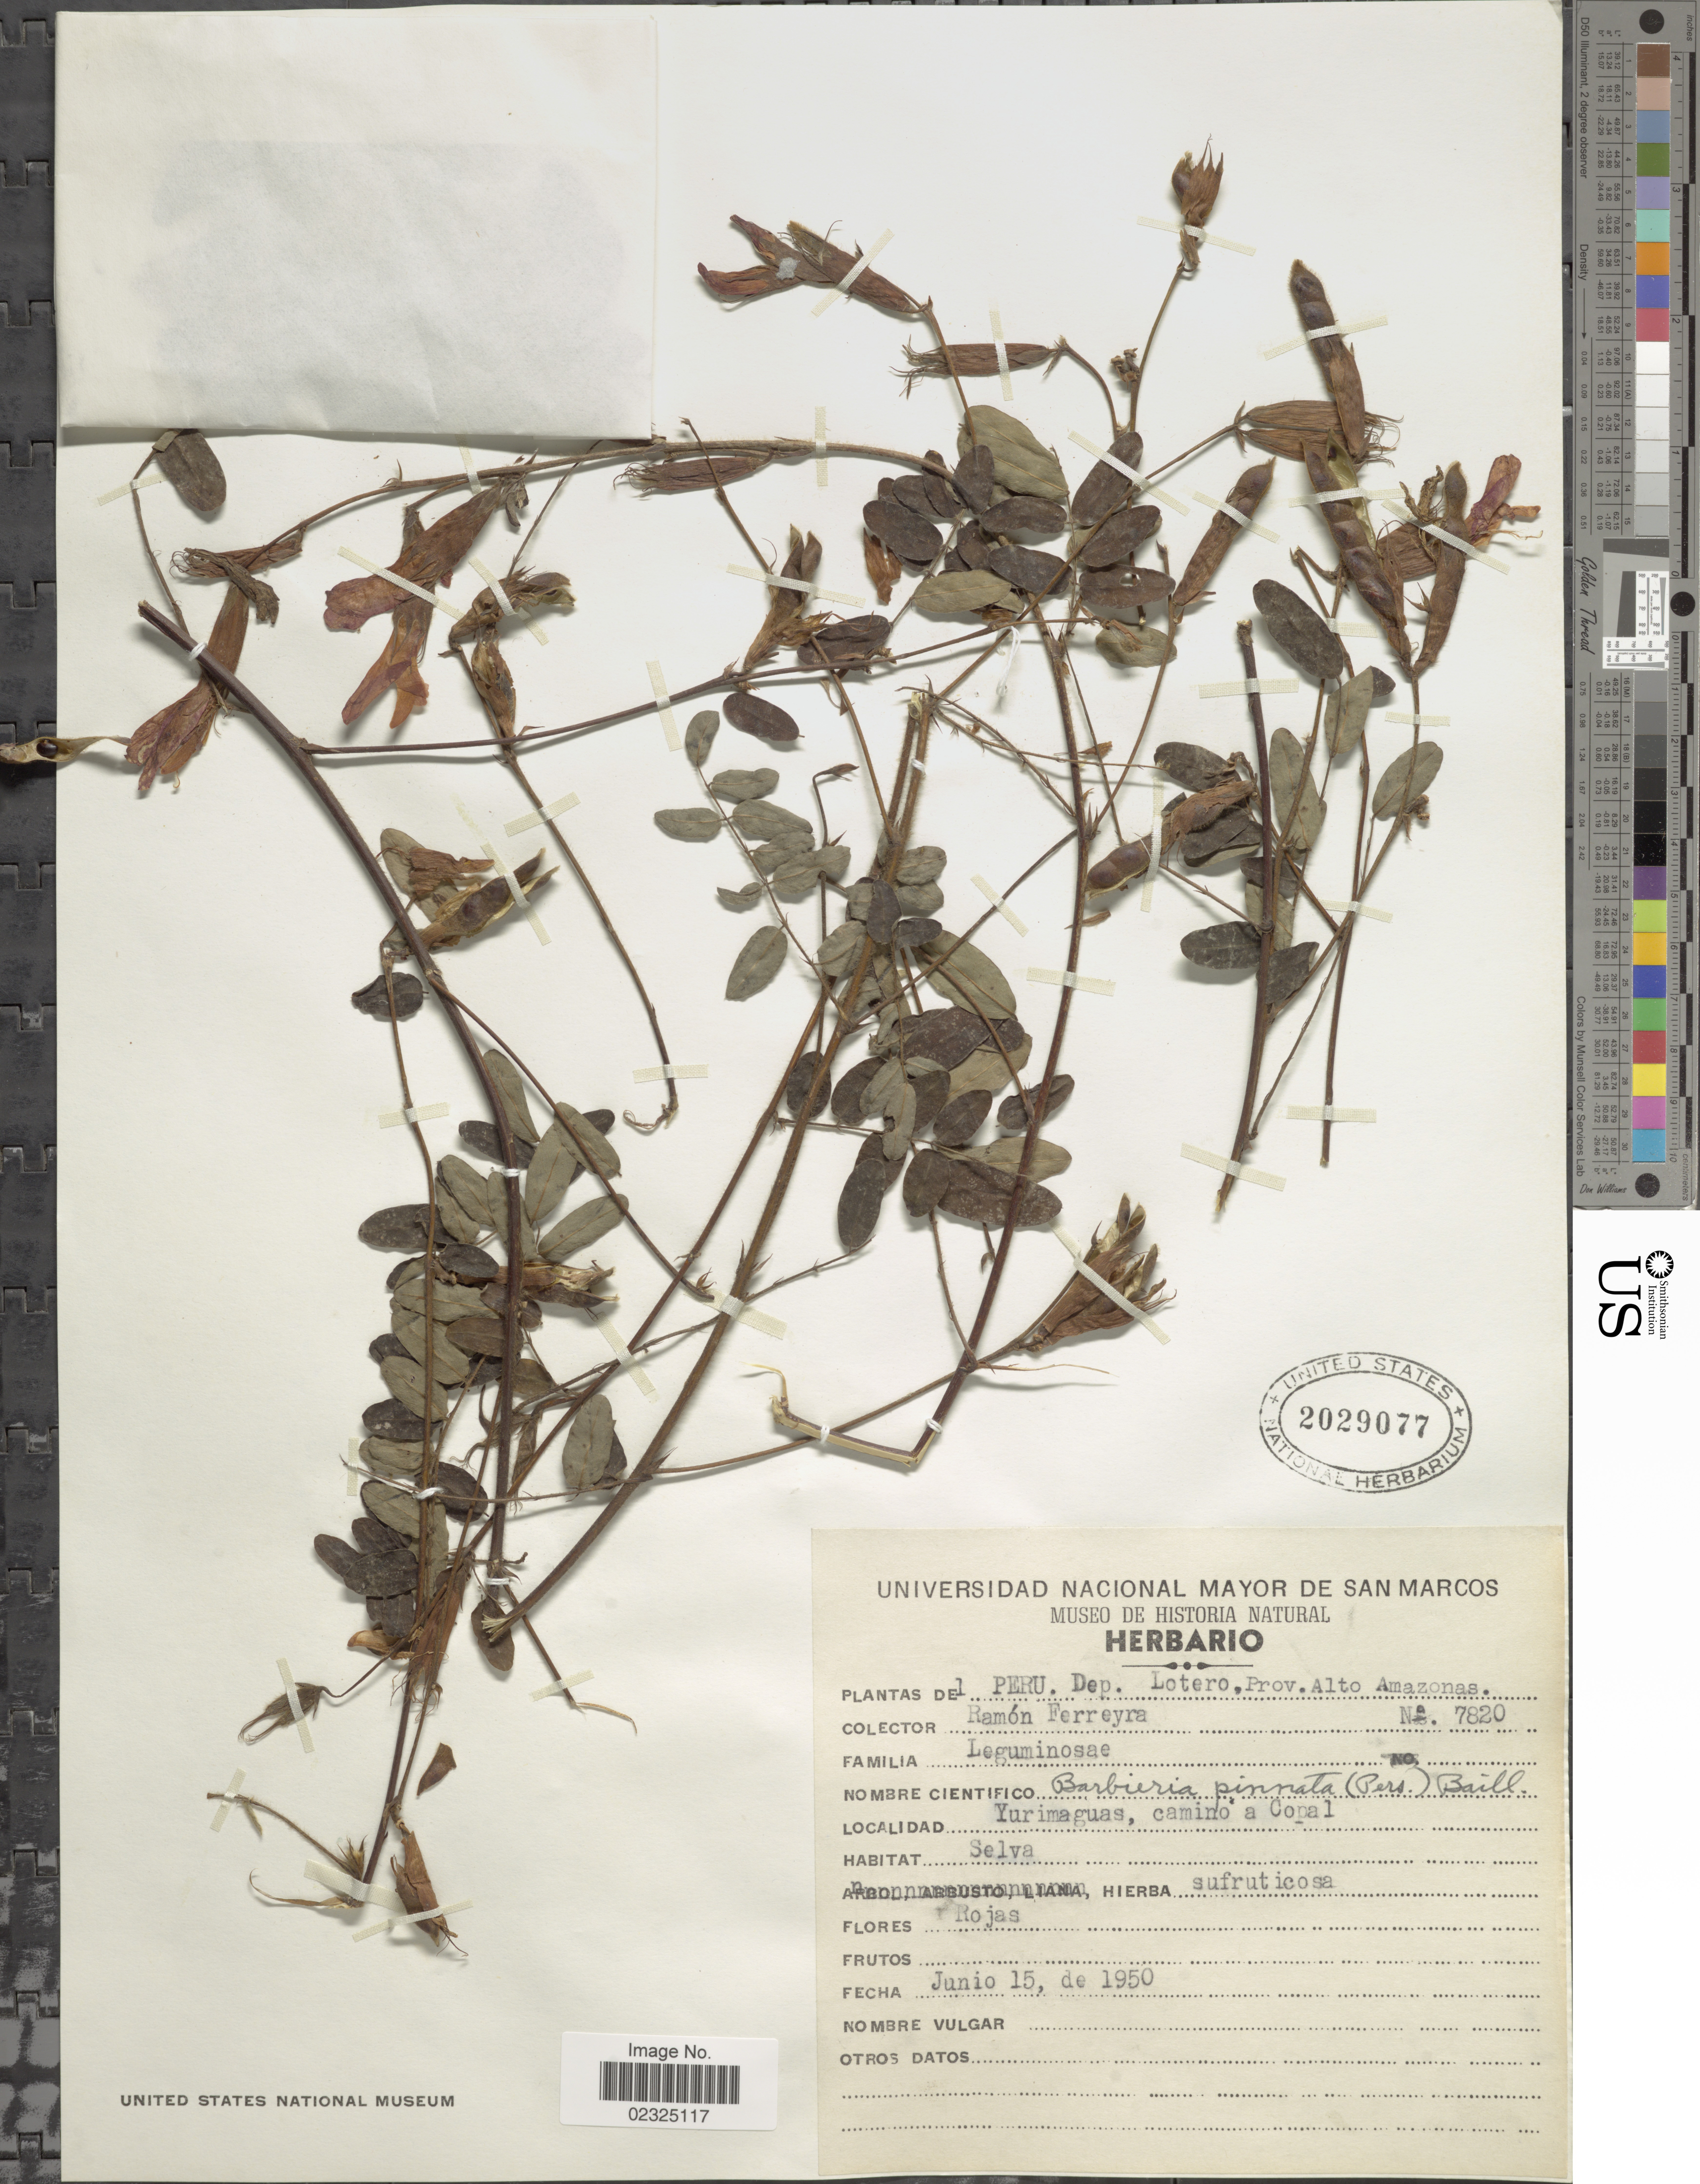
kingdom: Plantae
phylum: Tracheophyta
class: Magnoliopsida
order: Fabales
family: Fabaceae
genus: Barbieria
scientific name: Barbieria sp.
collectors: R. A. Ferreyra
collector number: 7820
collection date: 1950-06-15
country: Peru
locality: Dep. Lotero, Prov. Alto Amazonas, Yurimaguas, camino a Copal.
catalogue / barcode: US 2029077